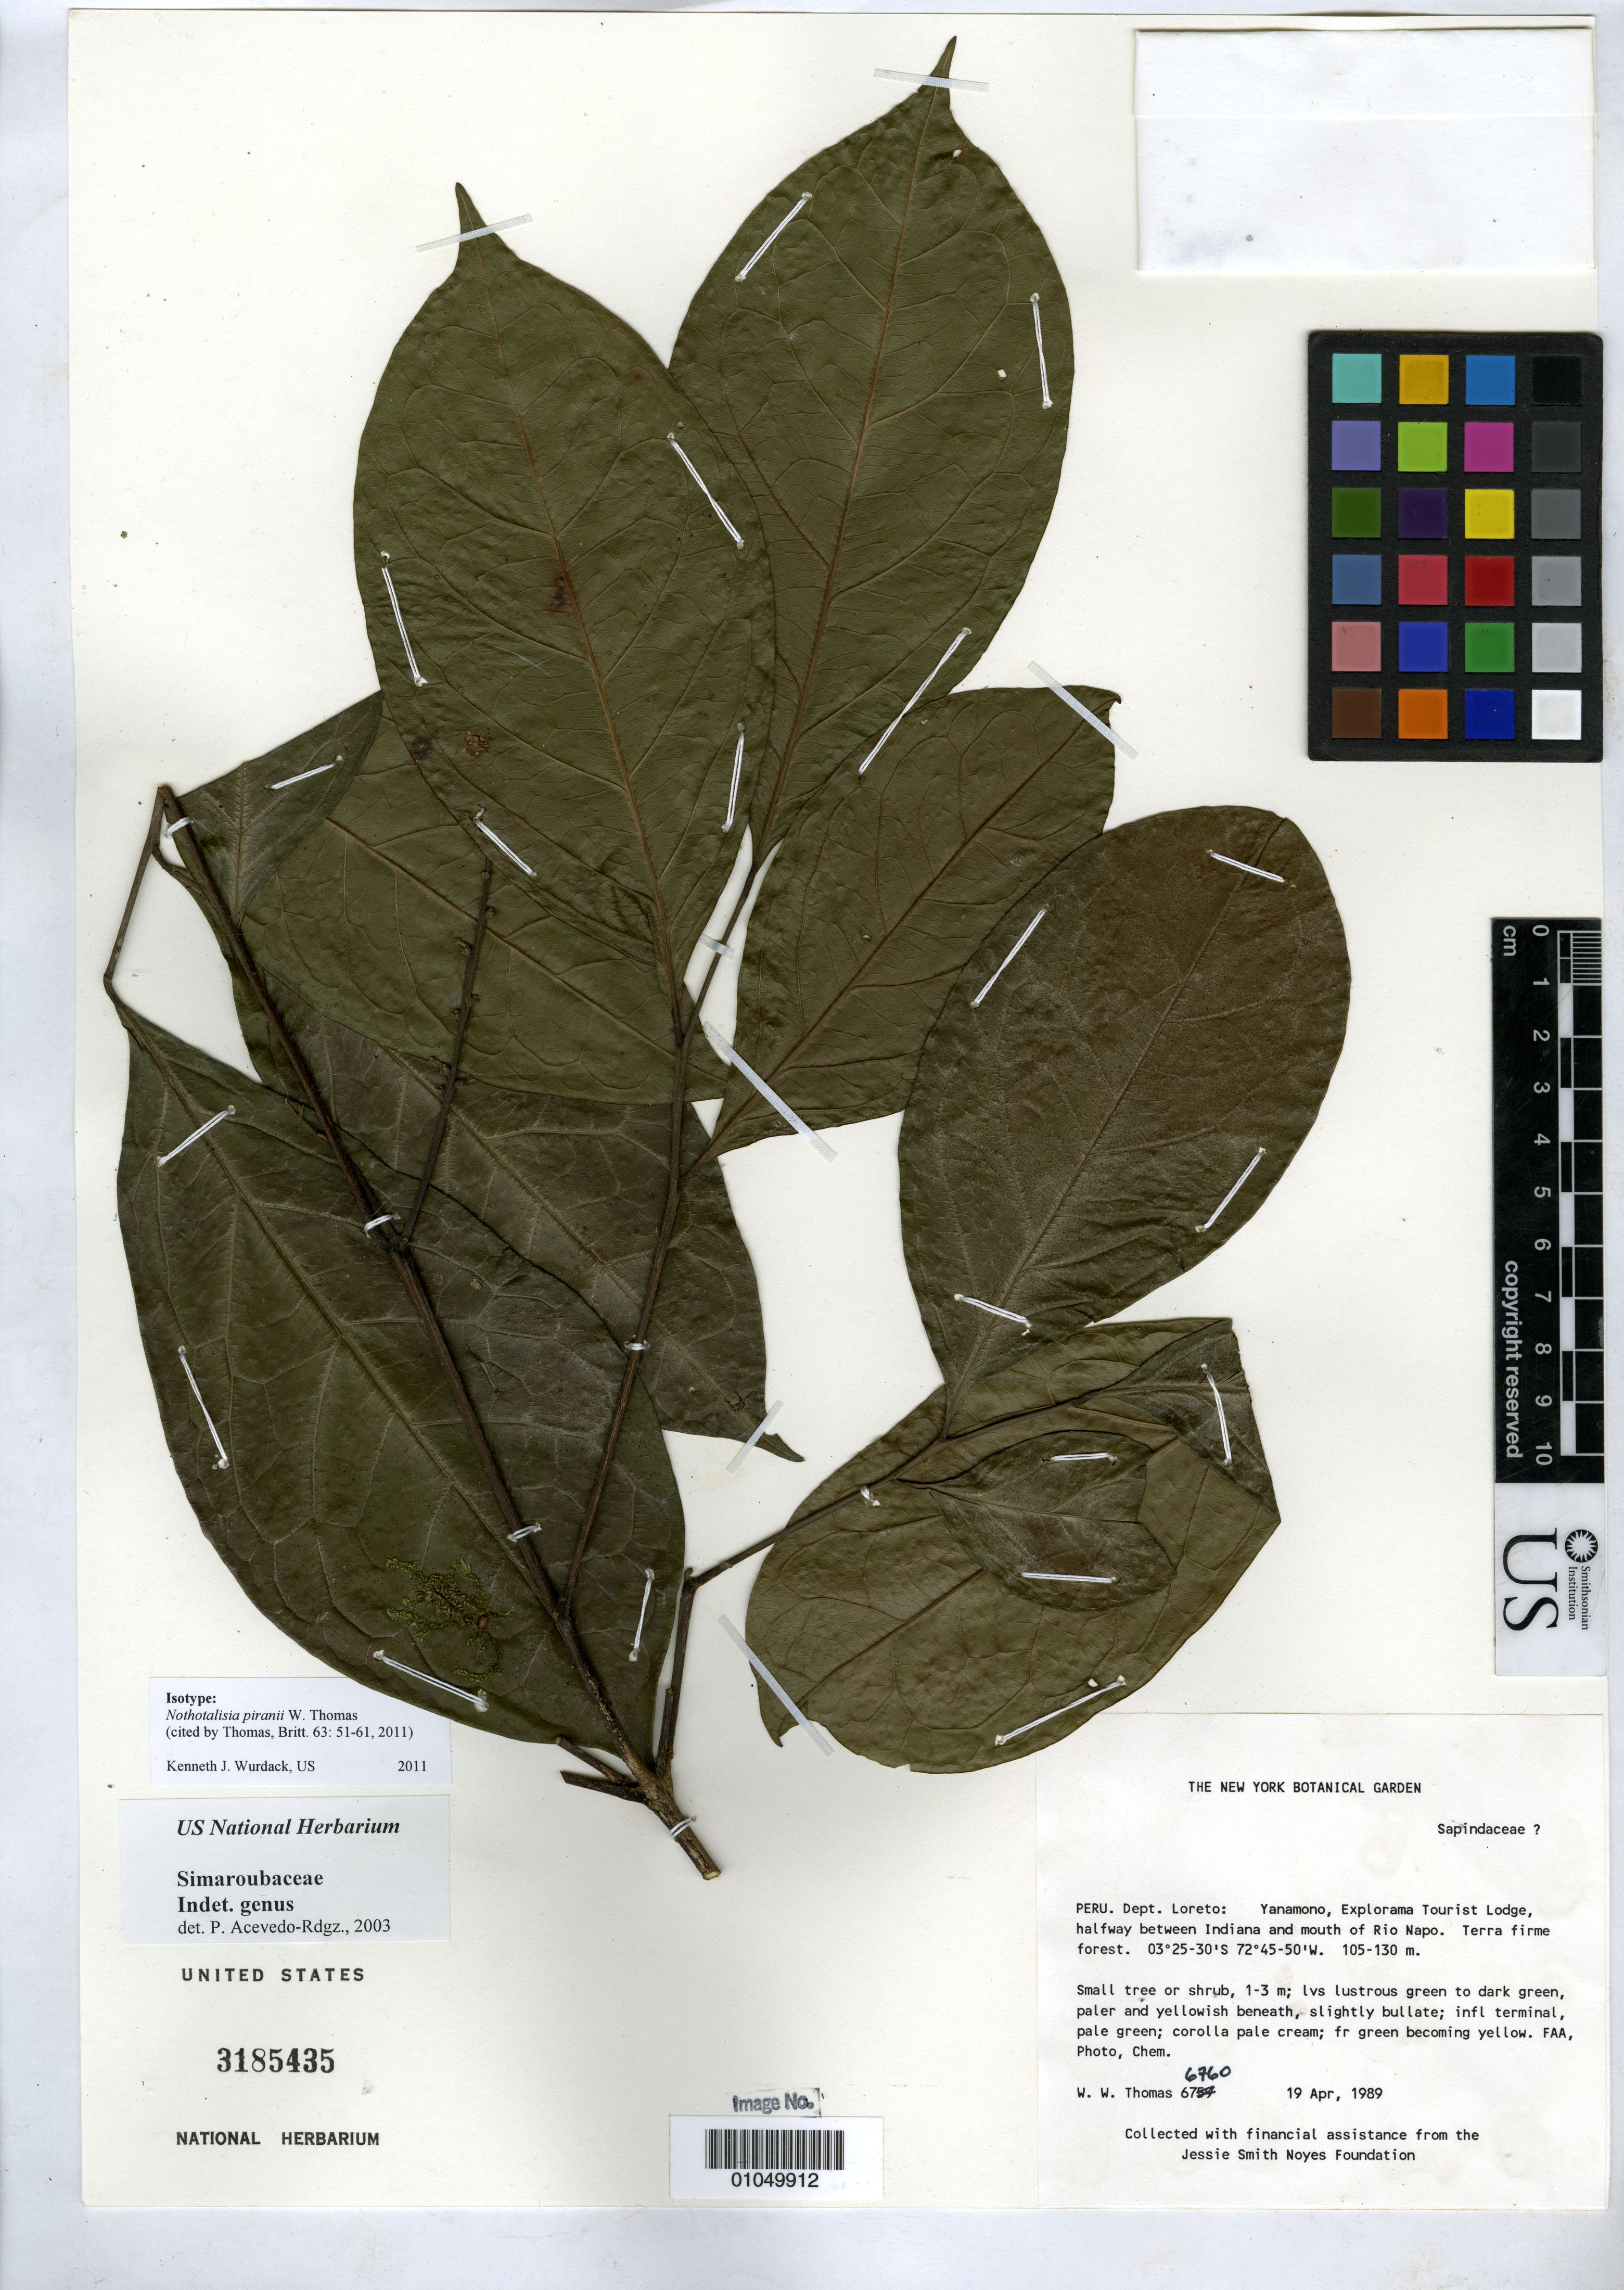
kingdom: Plantae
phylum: Tracheophyta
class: Magnoliopsida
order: Picramniales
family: Picramniaceae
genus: Nothotalisia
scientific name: Nothotalisia piranii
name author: W.W. Thomas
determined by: Wurdack, Kenneth J., (US), Smithsonian Institution - National Museum of Natural History (UNITED STATES)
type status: Isotype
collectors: W. W. Thomas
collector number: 6760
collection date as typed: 19 Apr 1989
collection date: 1989-04-19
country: Peru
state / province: Loreto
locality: Dept. Loreto: Yanamono, Explorama Tourist Lodge, halfway between Indiana and mouth of Rio Napo.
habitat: Terra firme forest.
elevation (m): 105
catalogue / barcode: US 3185435